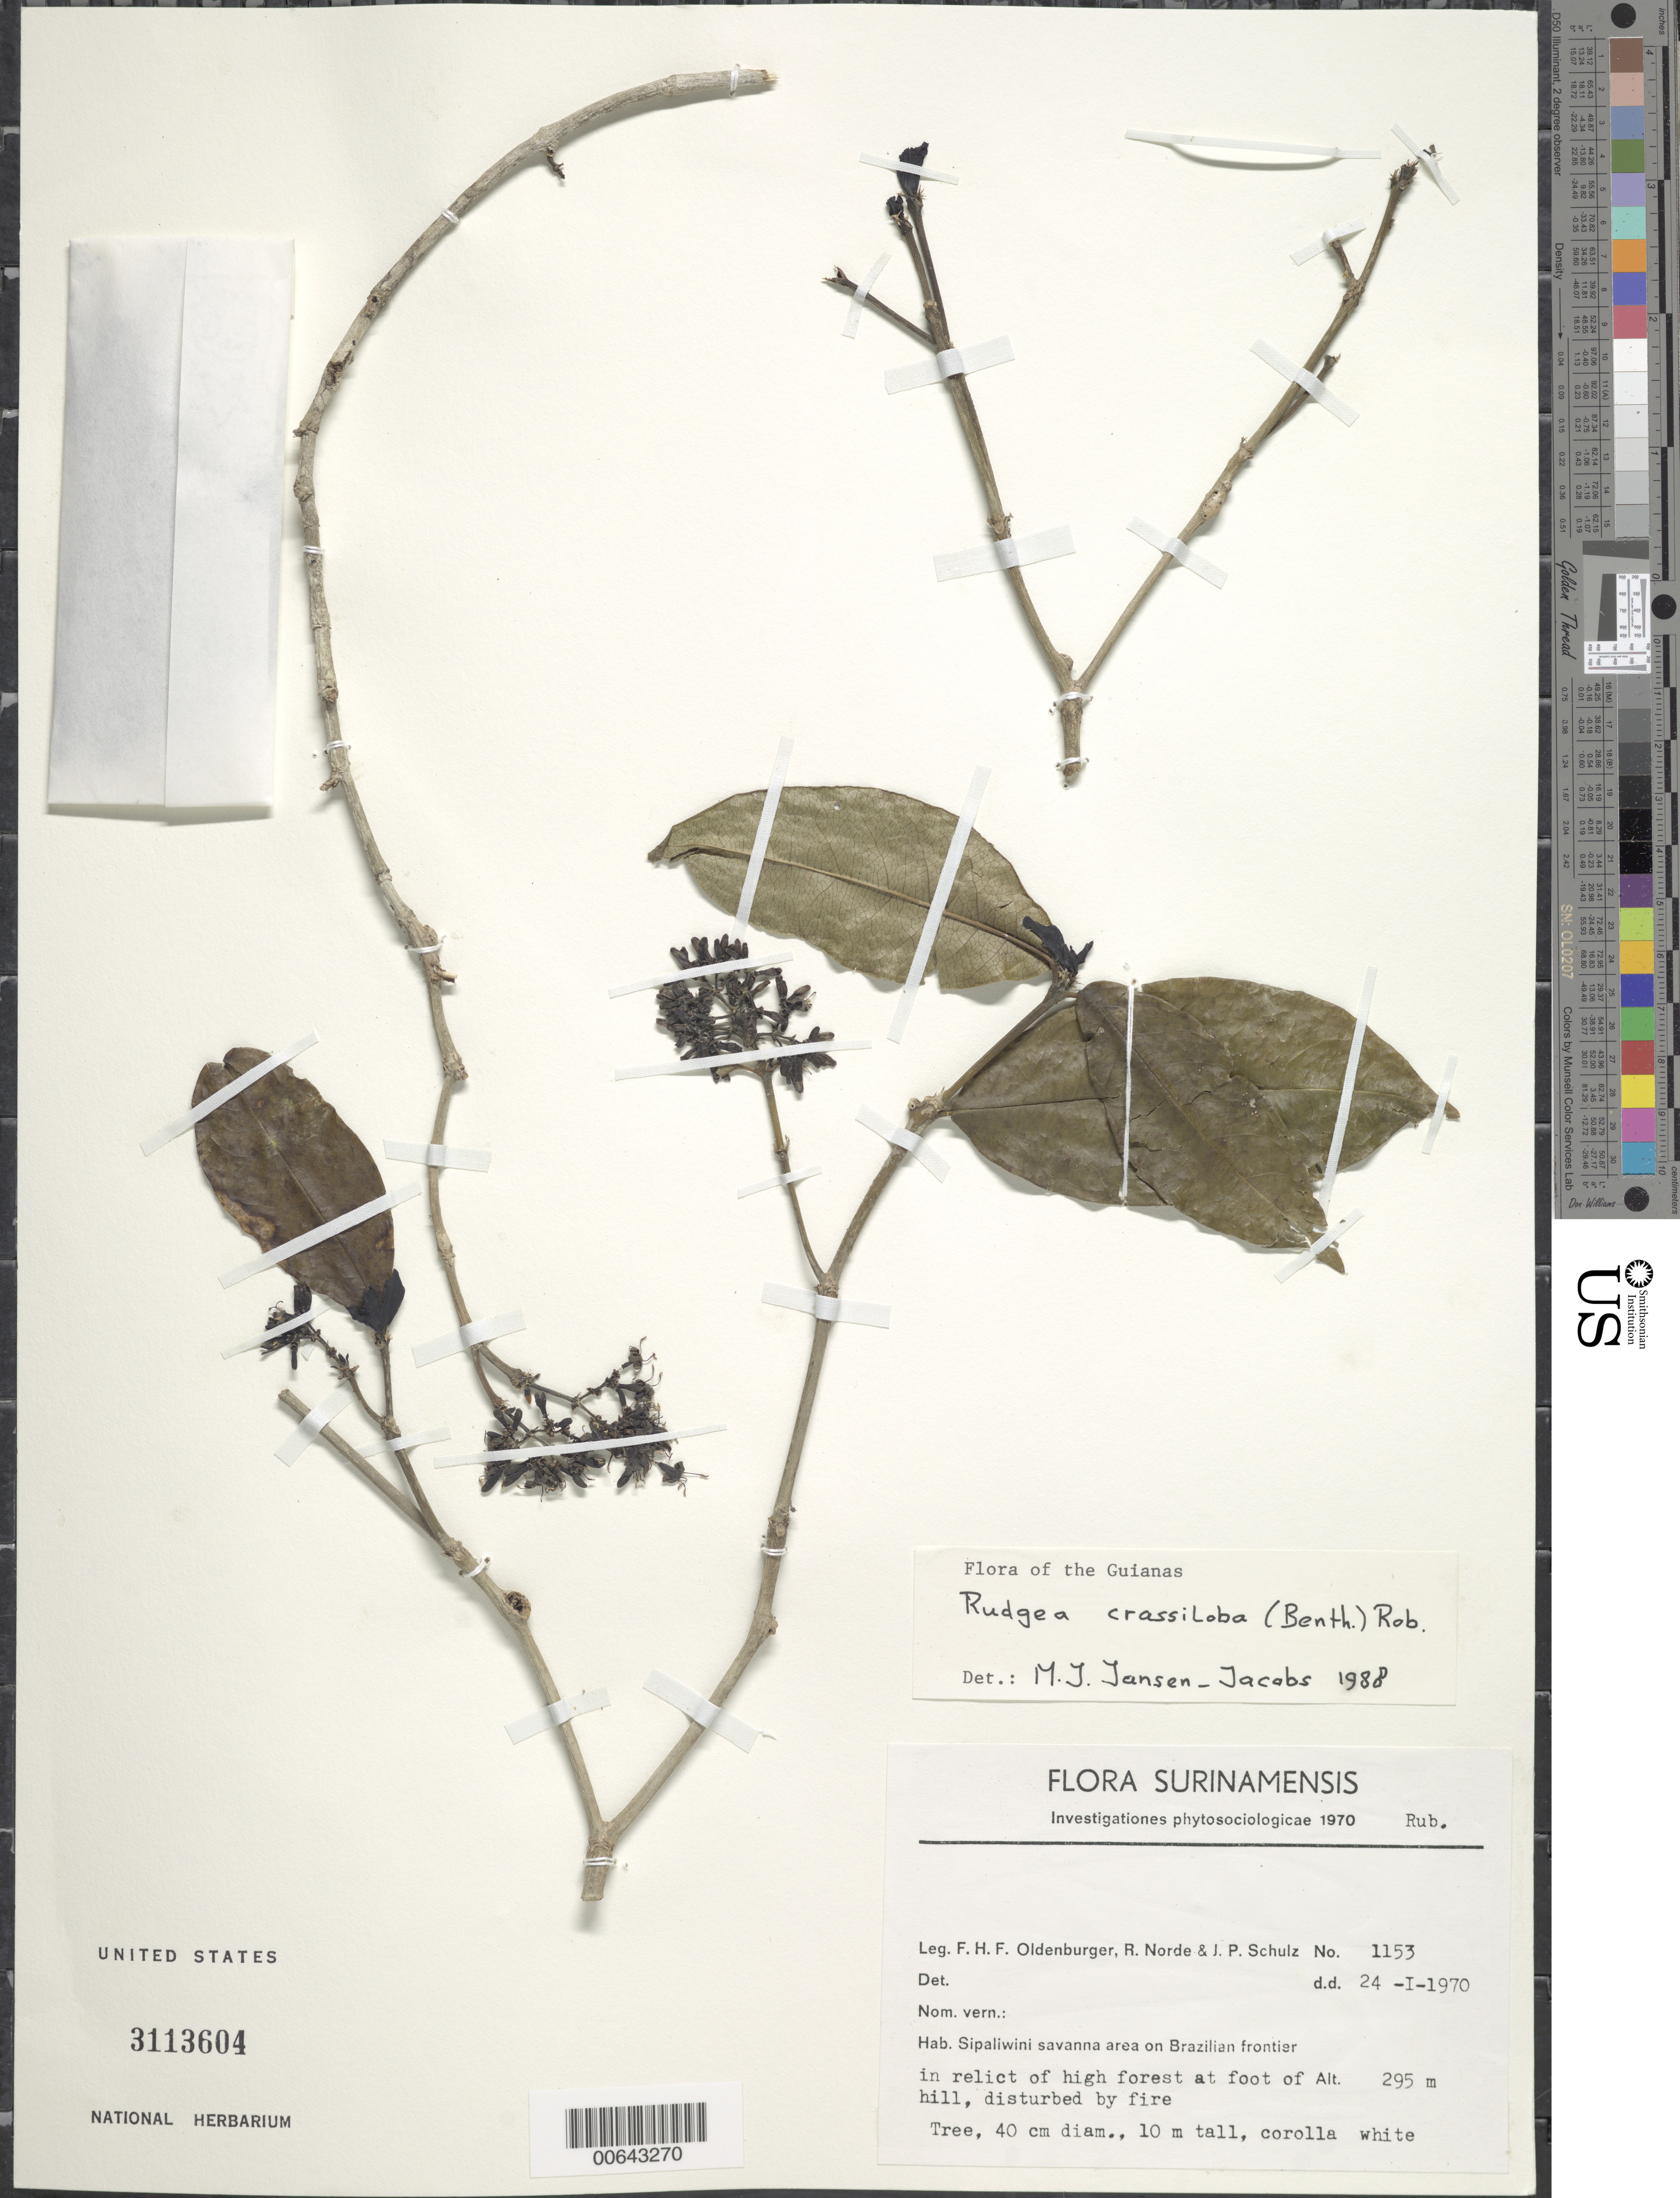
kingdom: Plantae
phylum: Tracheophyta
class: Magnoliopsida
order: Gentianales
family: Rubiaceae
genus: Rudgea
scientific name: Rudgea crassiloba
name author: (Benth.) B.L. Rob.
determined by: Jansen-Jacobs, M. J., (U), Nationaal Herbarium Nederland, Utrecht University branch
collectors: F. Oldenburger, R. Norde & J. P. Schulz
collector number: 1153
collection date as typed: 24-Jan-70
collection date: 1970-01-24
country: Suriname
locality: Sipaliwini Savanna, Brazilian frontier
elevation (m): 295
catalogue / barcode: US 3113604